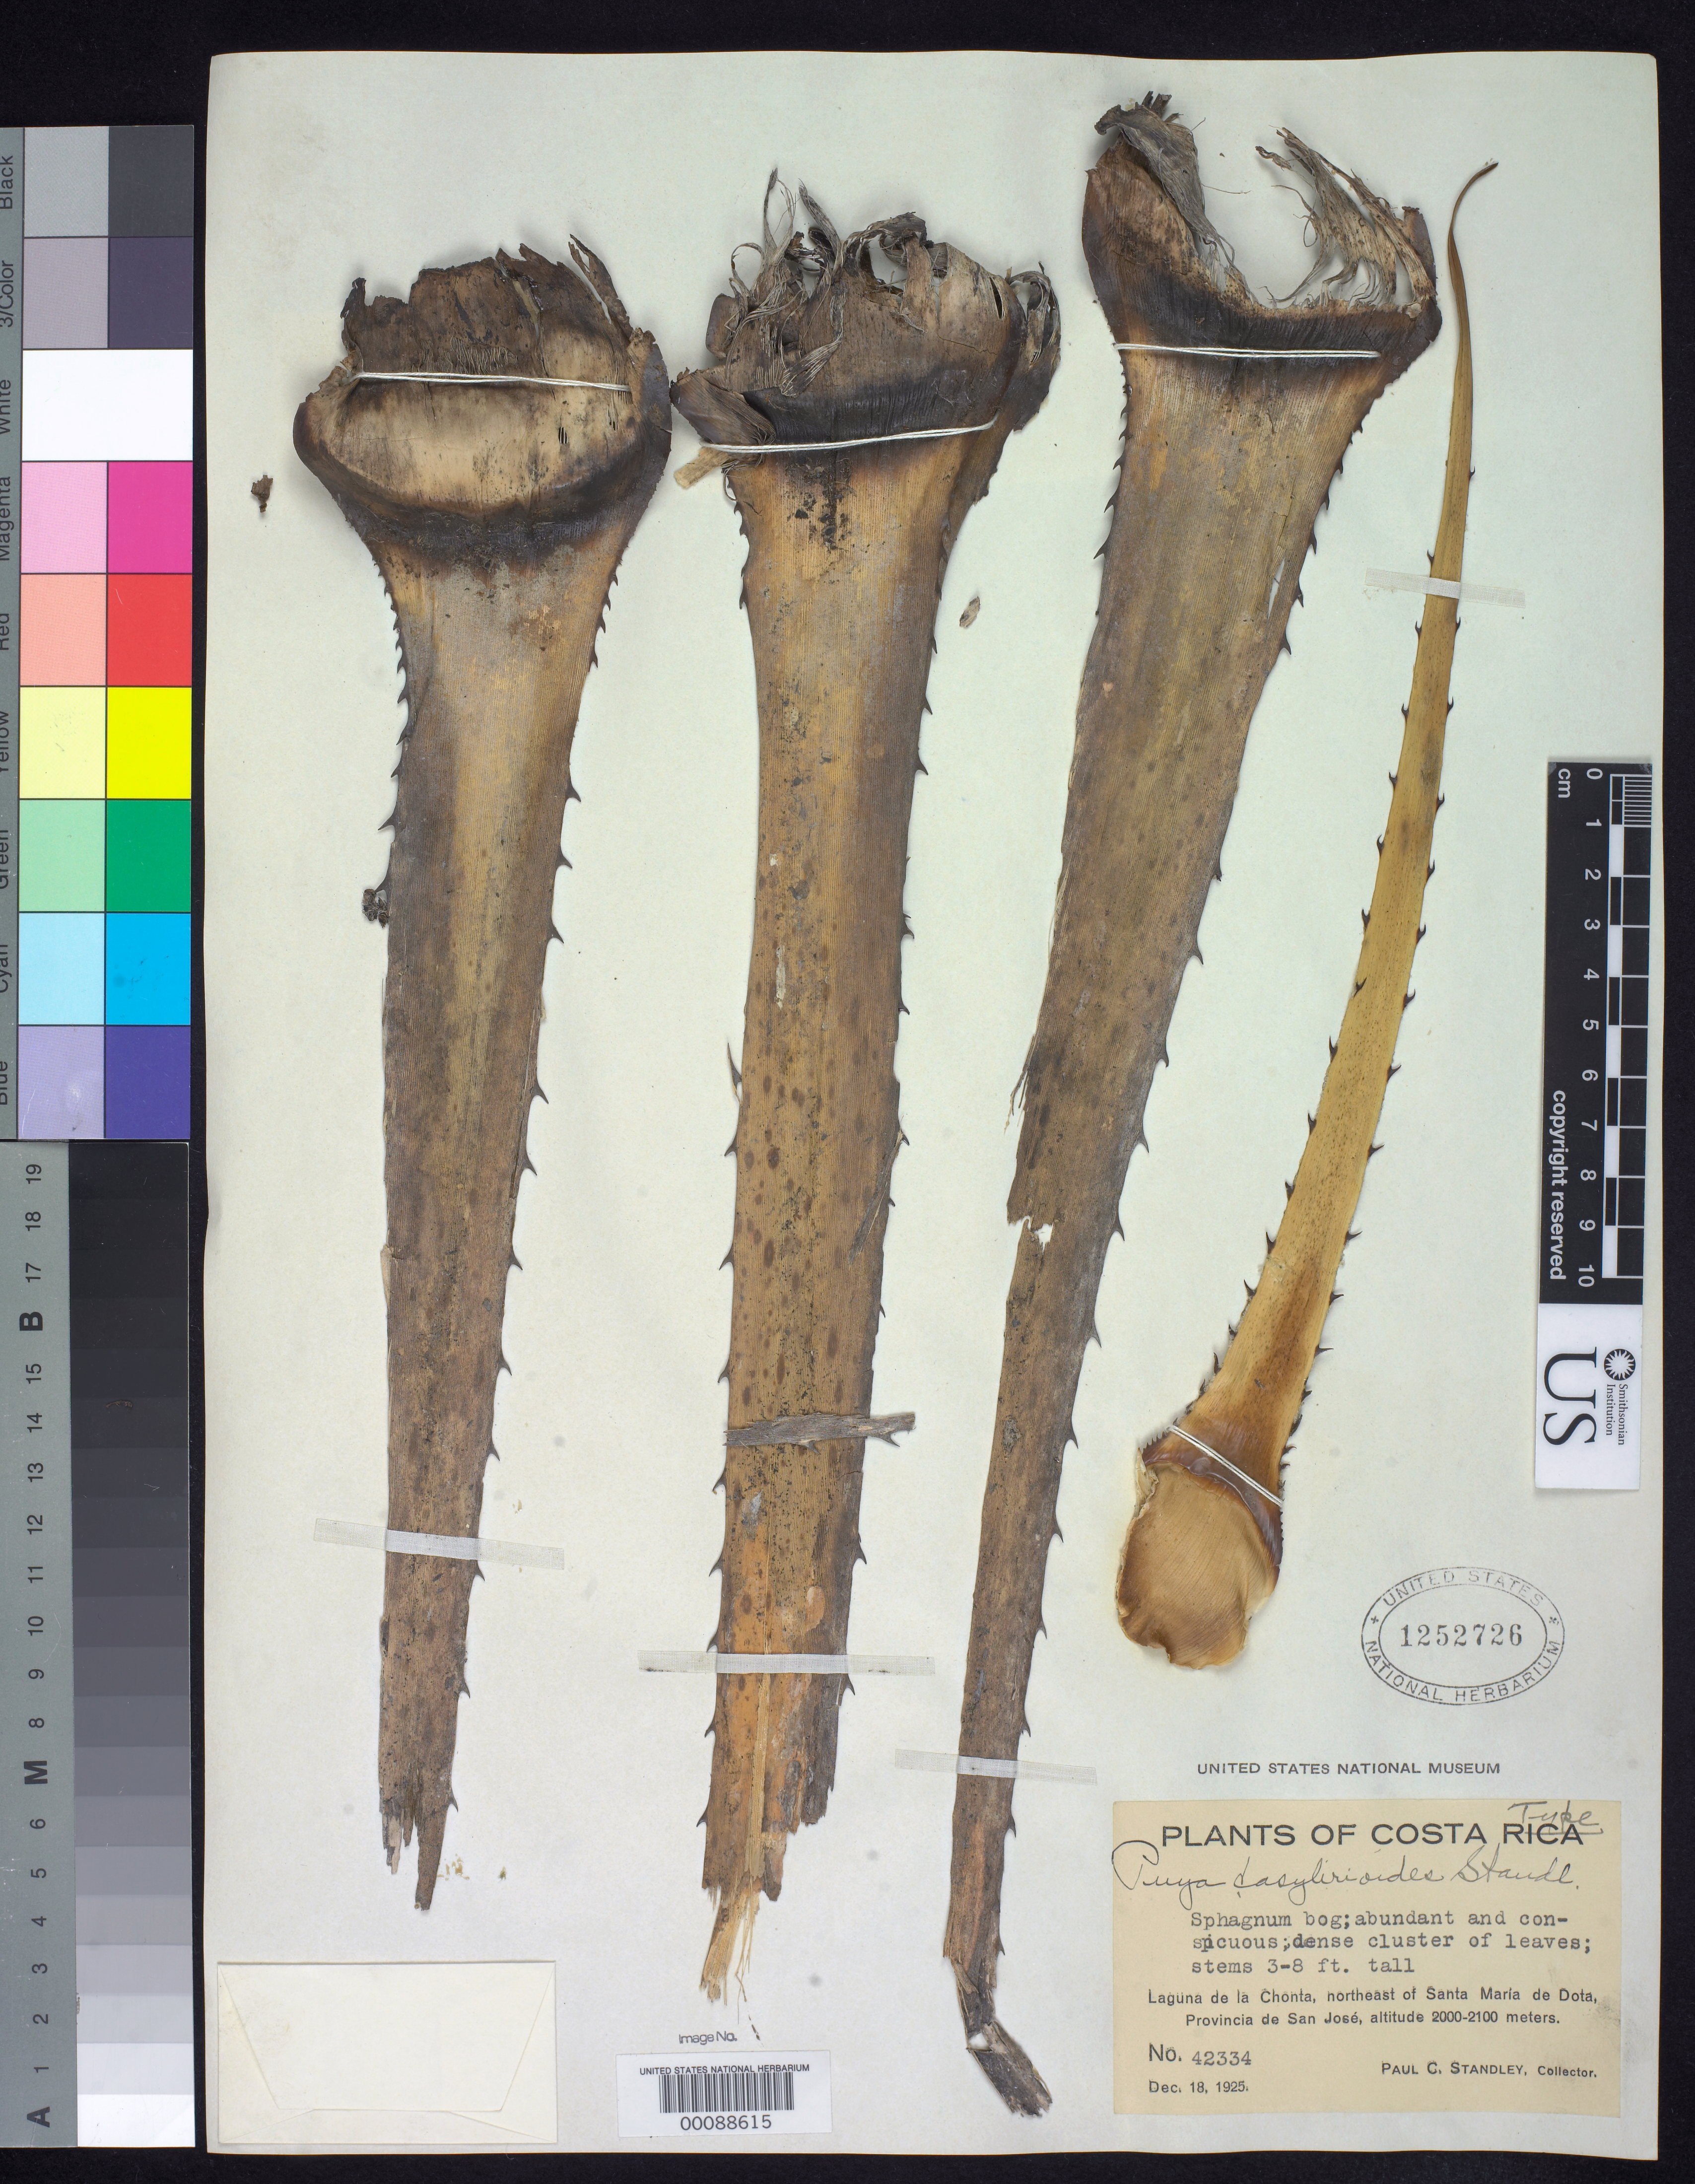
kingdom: Plantae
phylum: Tracheophyta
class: Liliopsida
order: Poales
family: Bromeliaceae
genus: Puya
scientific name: Puya dasylirioides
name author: Standl.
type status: Holotype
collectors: P. C. Standley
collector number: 42334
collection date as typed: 18 Dec 1925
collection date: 1925-12-18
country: Costa Rica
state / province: San José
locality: Laguna de La Chonta, NE of Santa Maria de Dota.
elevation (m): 2100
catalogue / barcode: US 1252726